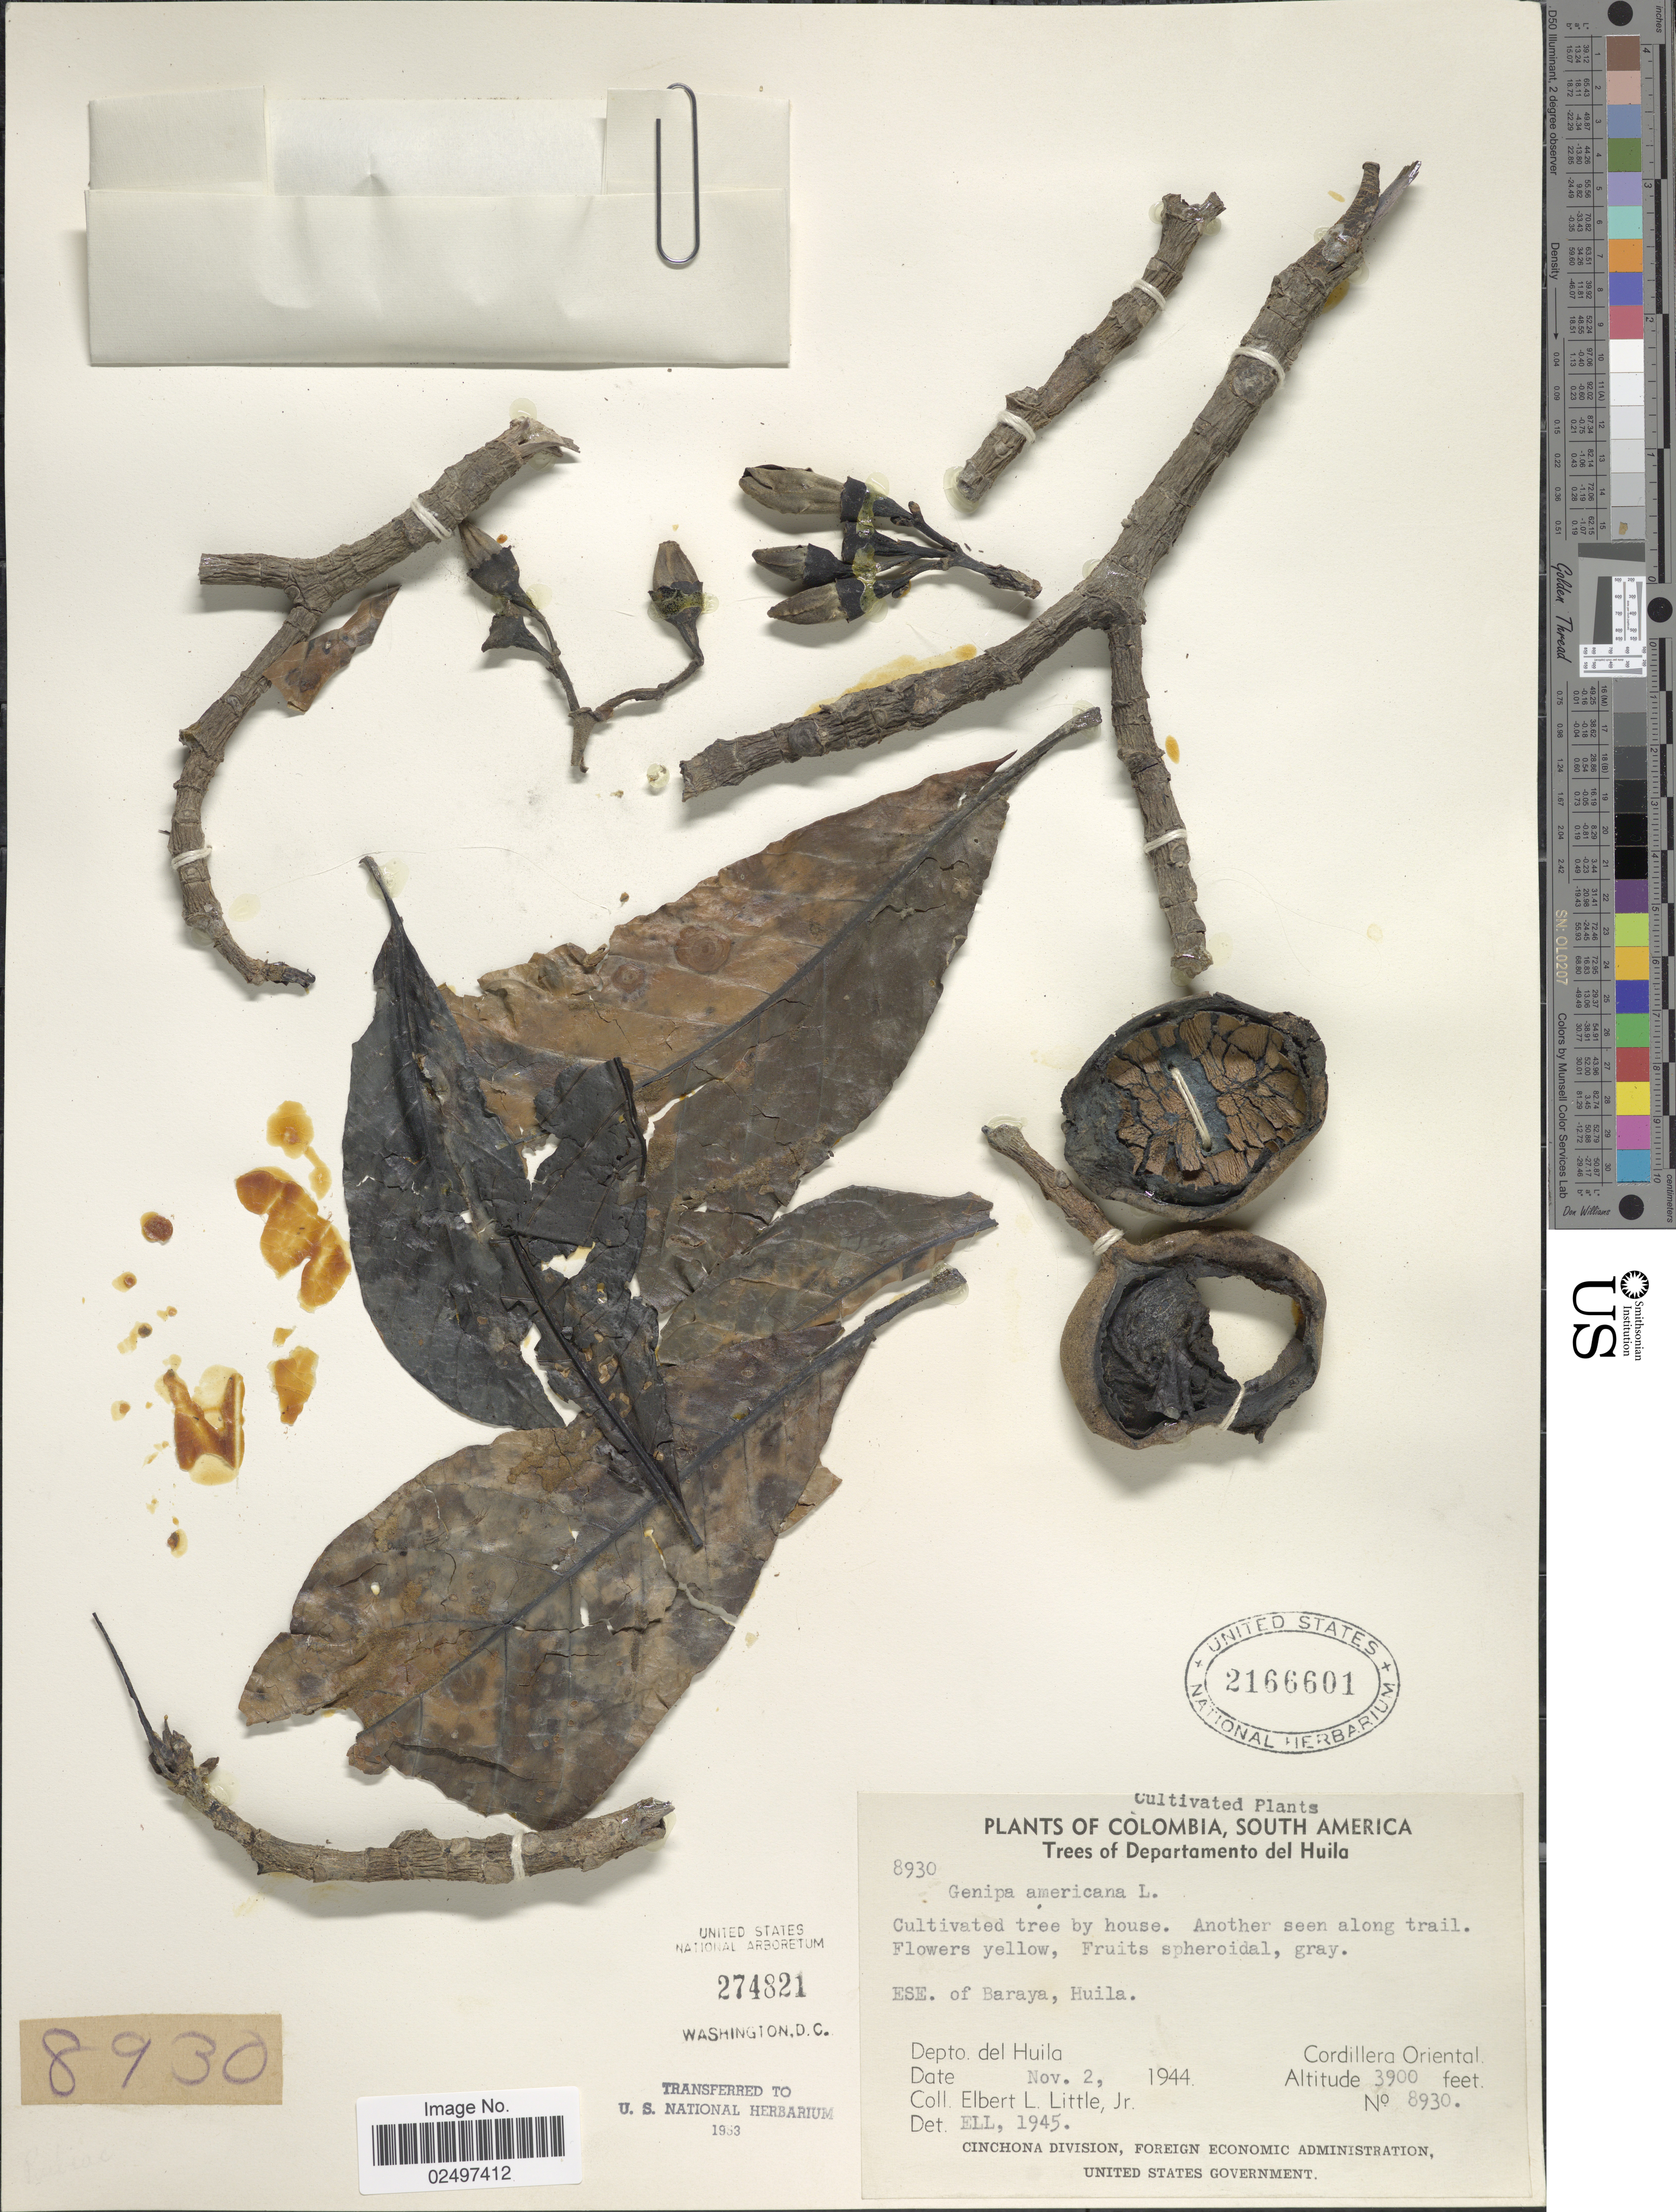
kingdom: Plantae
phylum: Tracheophyta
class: Magnoliopsida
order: Gentianales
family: Rubiaceae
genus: Genipa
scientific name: Genipa americana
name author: L.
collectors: E. L. Little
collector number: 8930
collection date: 1944-11-02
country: Colombia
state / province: Huila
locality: ESE. of Baraya, Huila. Depto. del Huila, Cordillera Oriental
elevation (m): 1189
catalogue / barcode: US 2166601